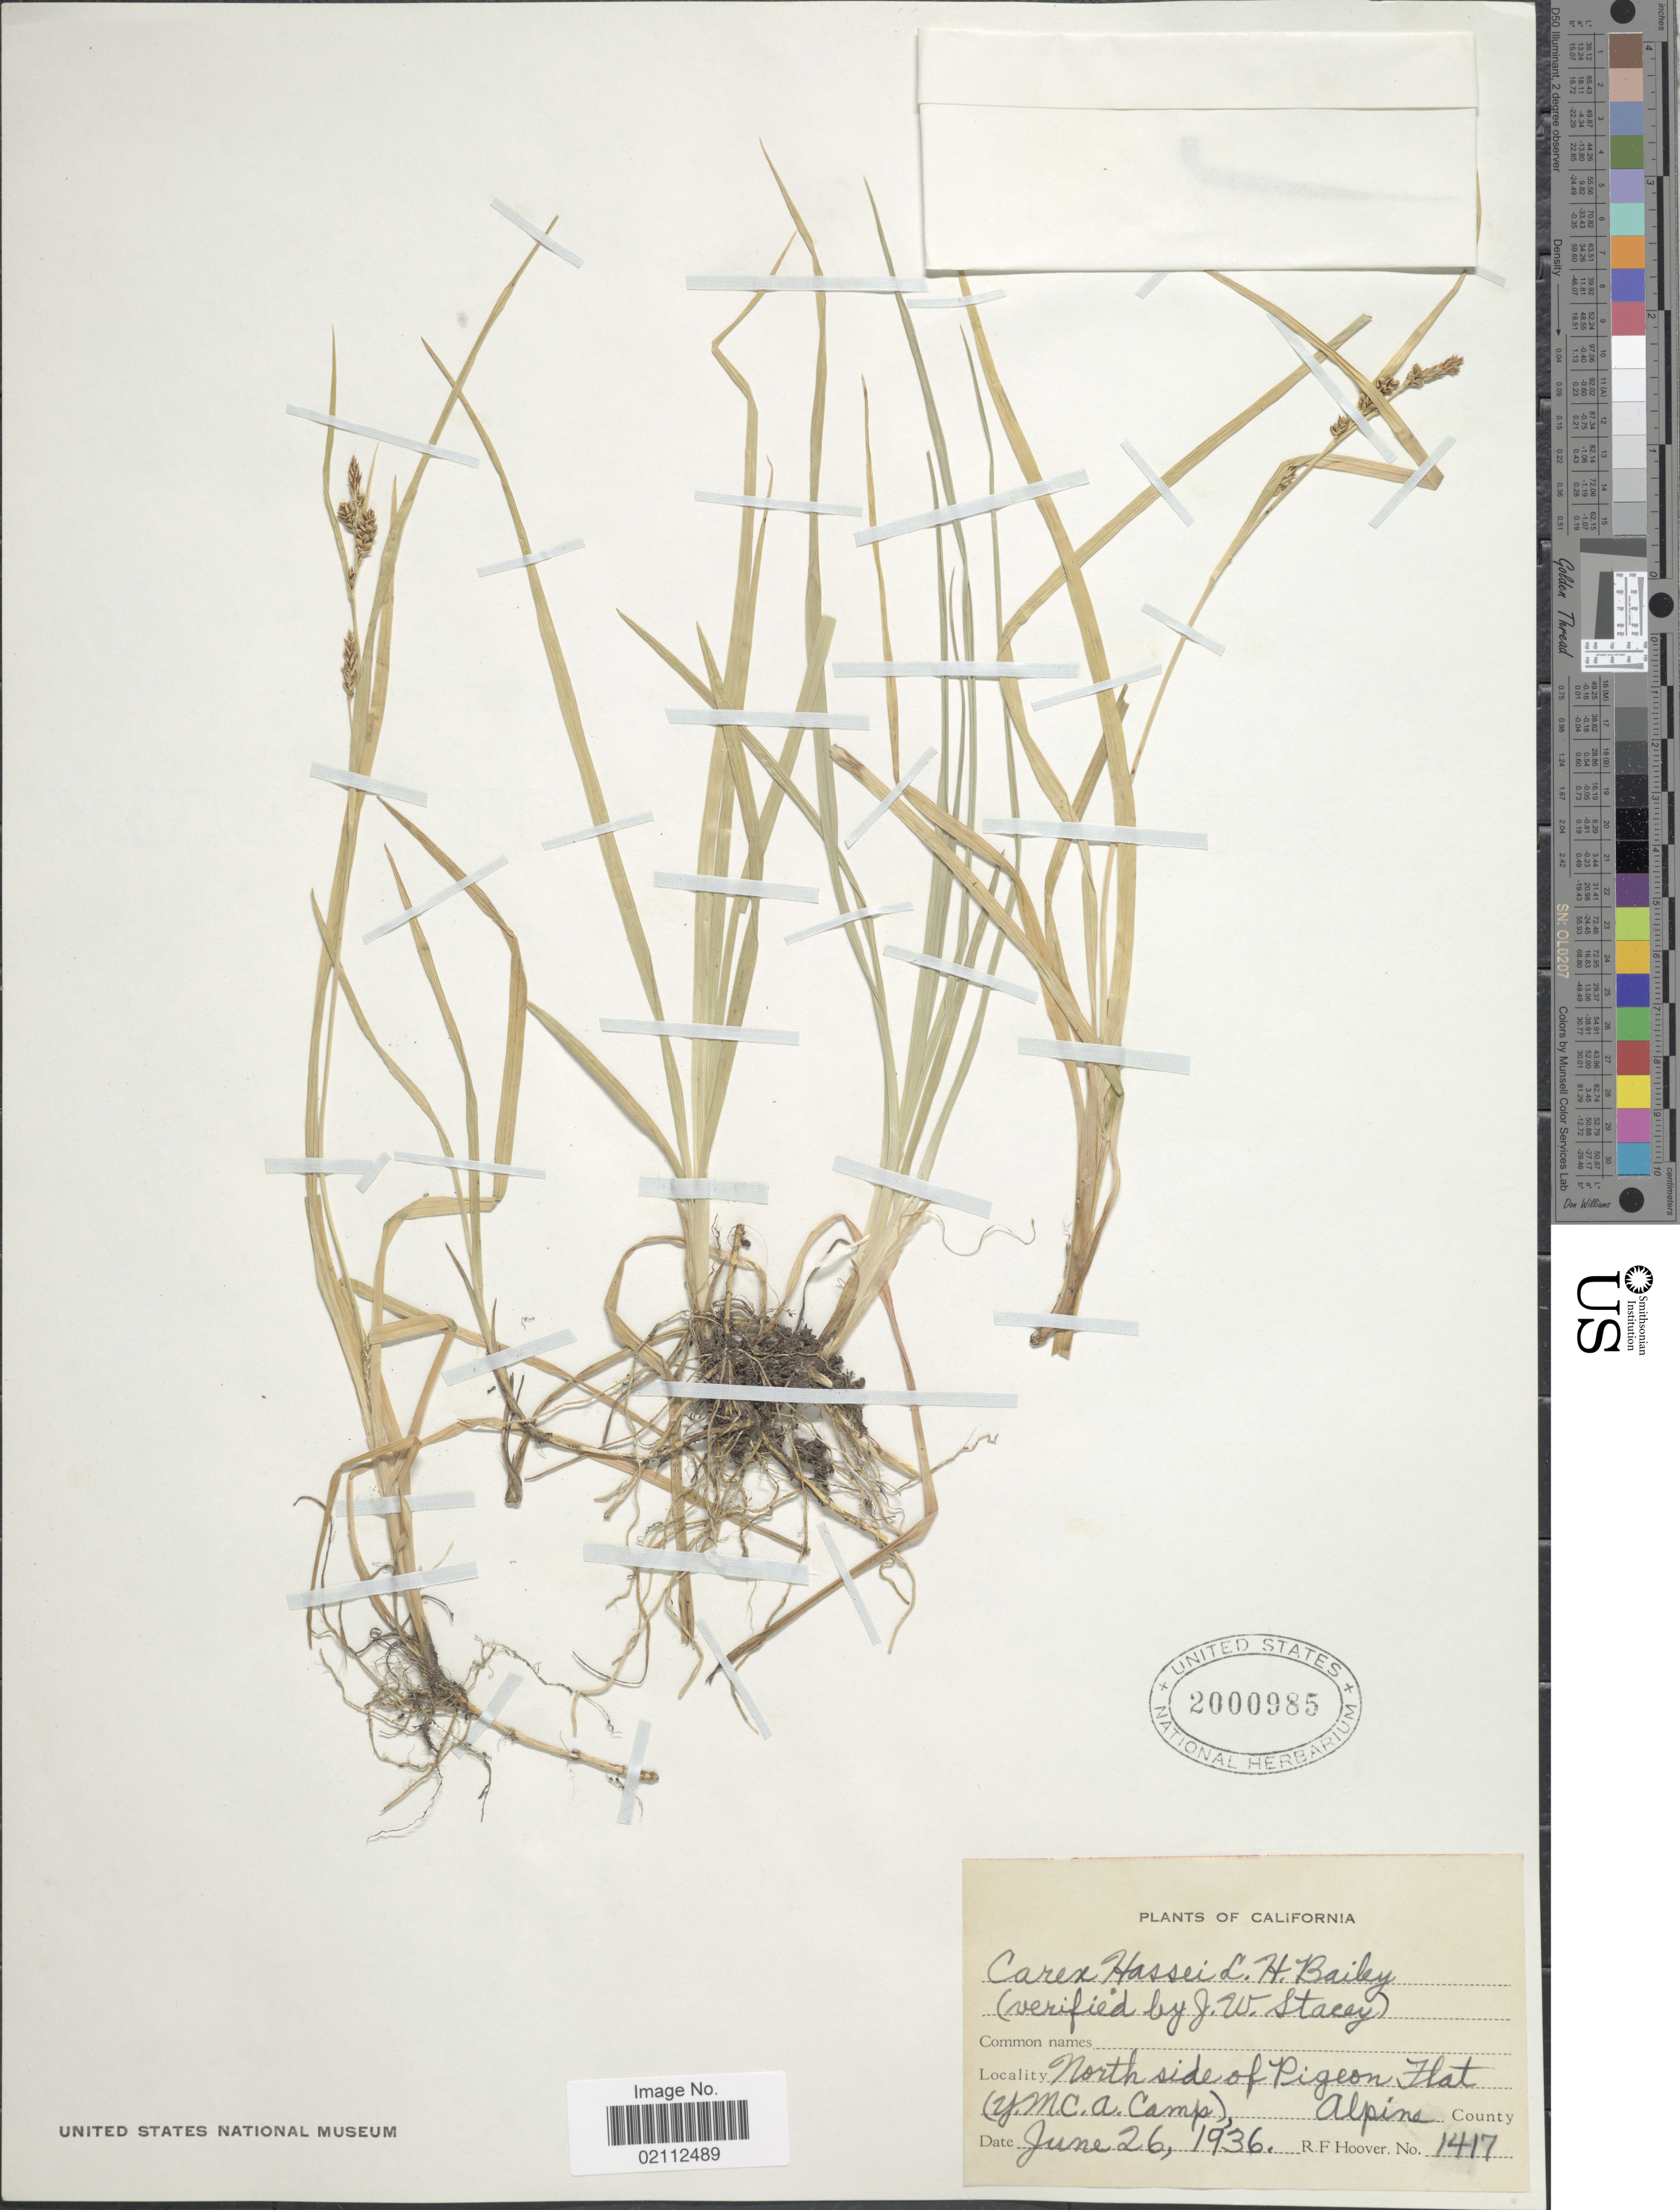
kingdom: Plantae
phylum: Tracheophyta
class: Liliopsida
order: Poales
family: Cyperaceae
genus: Carex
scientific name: Carex hassei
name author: L.H. Bailey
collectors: R. F. Hoover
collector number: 1417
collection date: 1936-06-26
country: United States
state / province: California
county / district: Alpine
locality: North side of Pigeon Flat, (Y.M.C.A. Camp), Alpine County.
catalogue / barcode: US 2000985